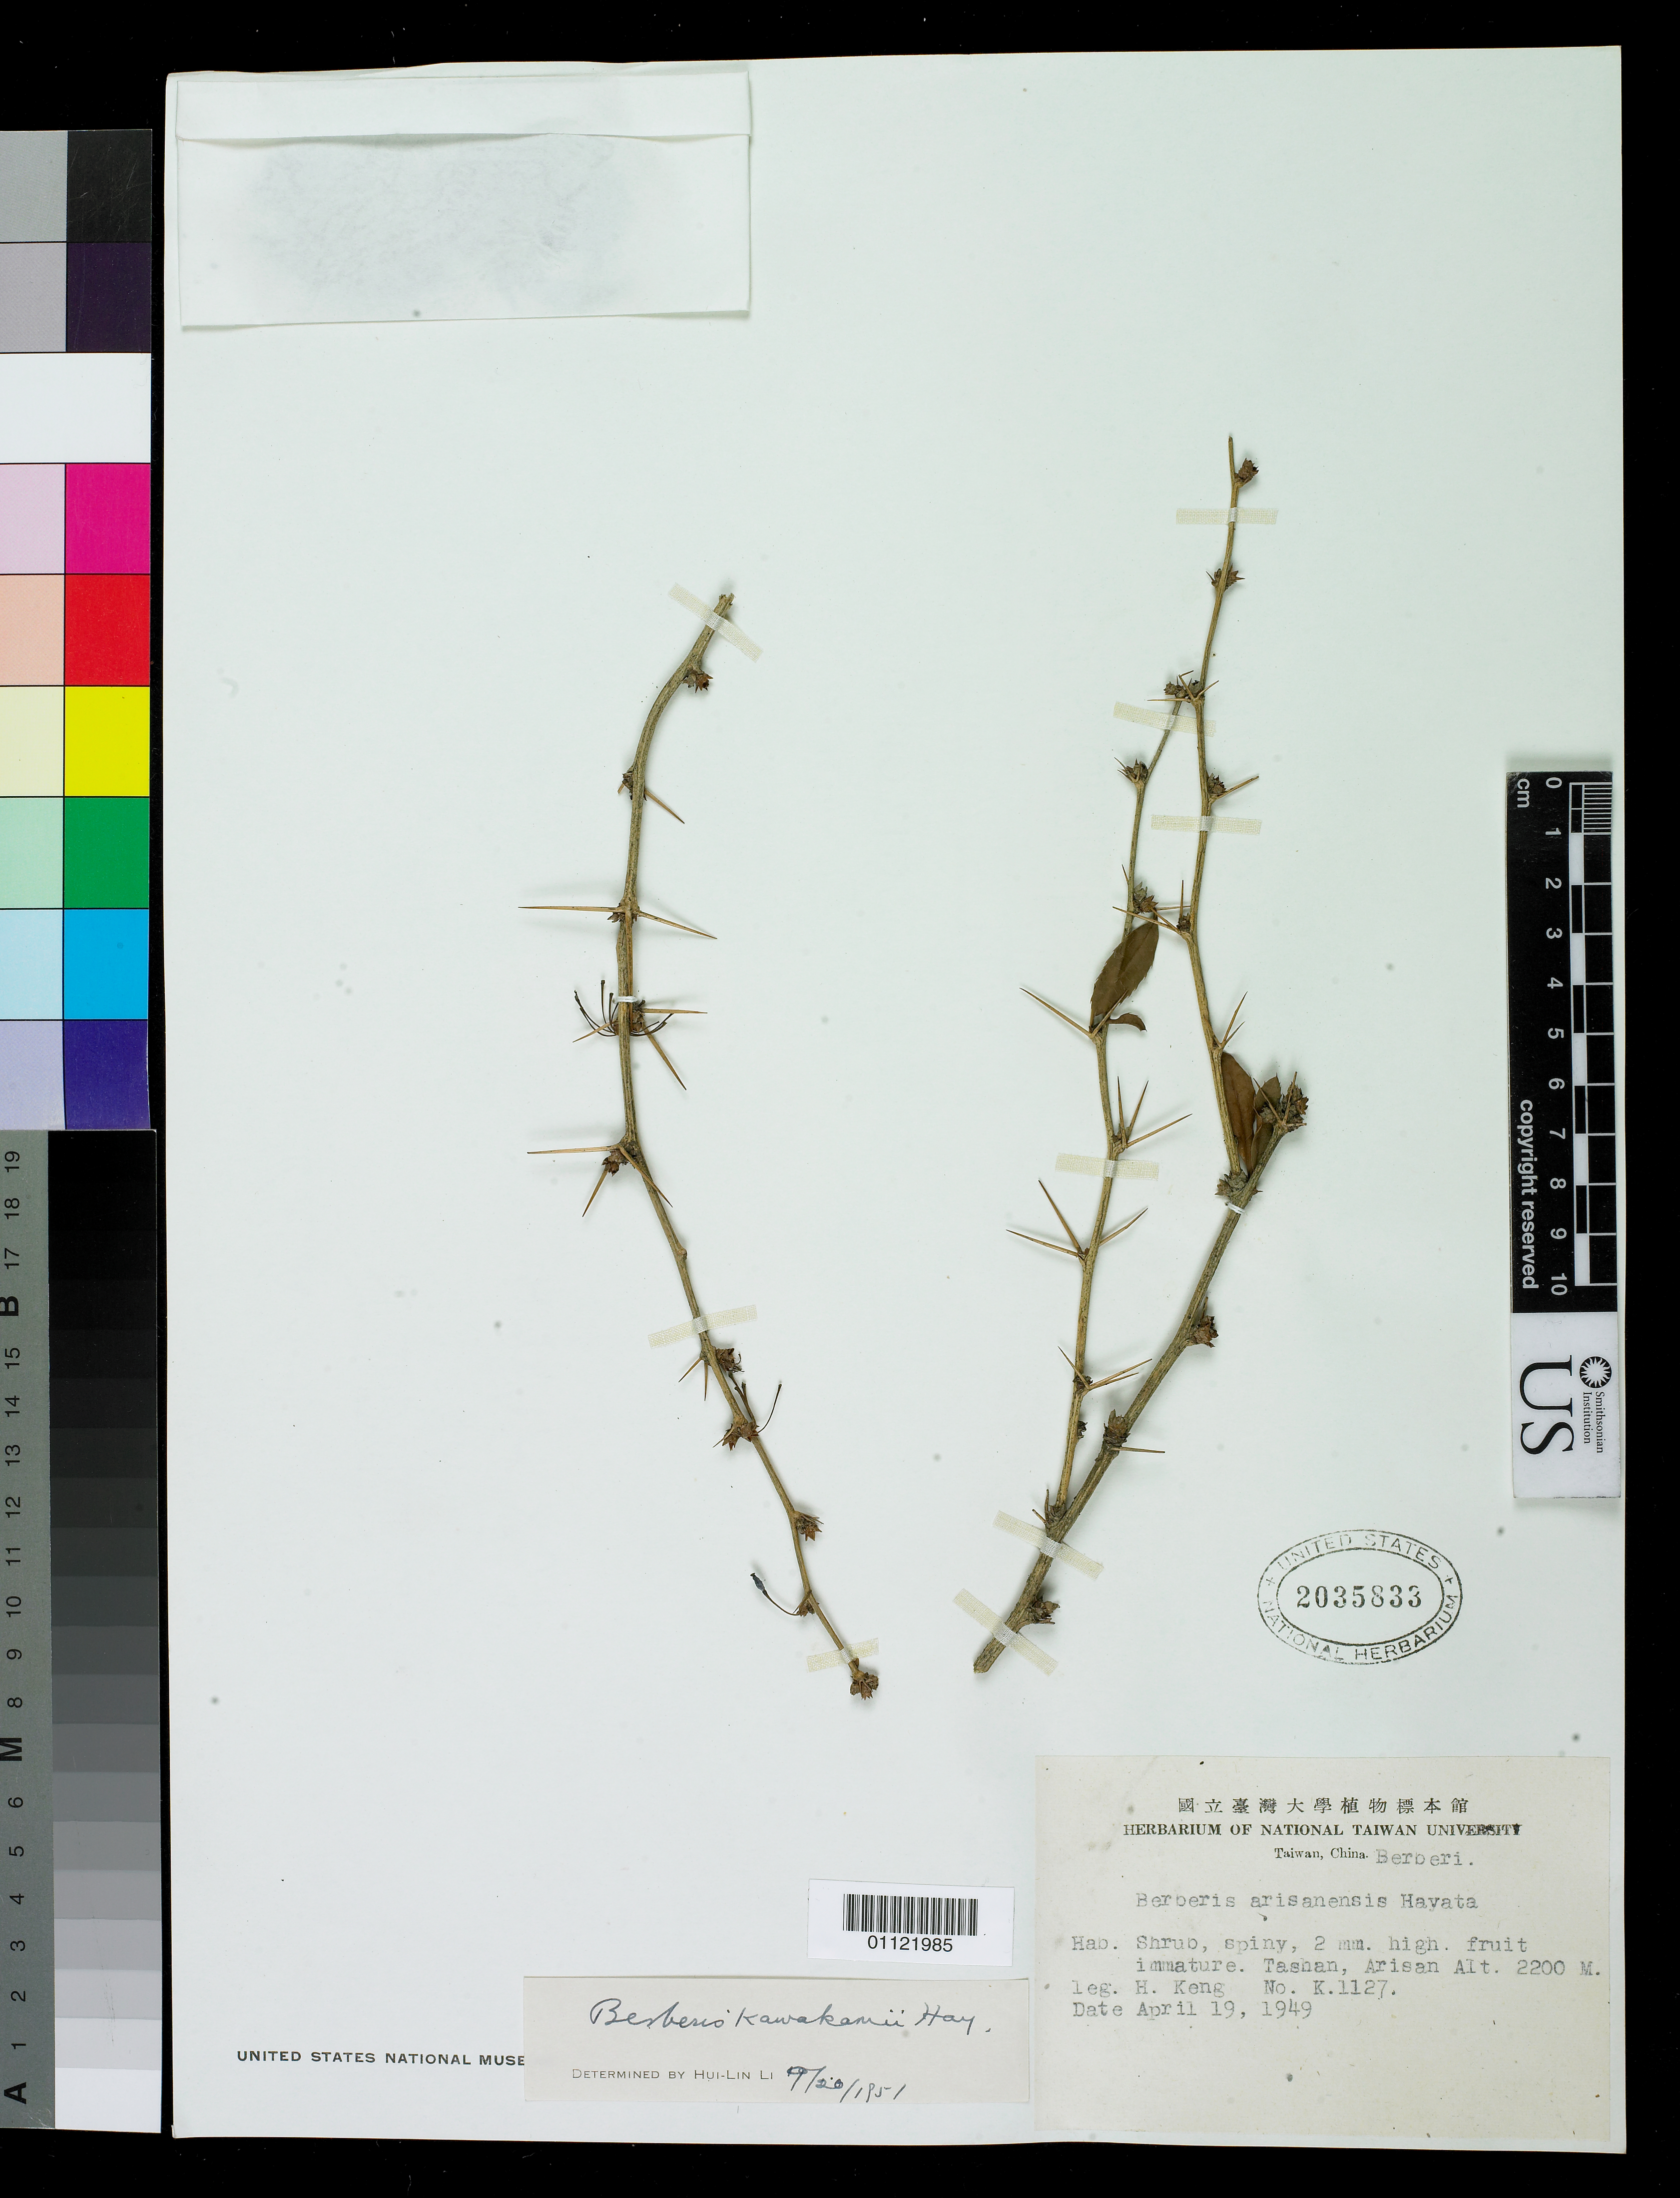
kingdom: Plantae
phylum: Tracheophyta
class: Magnoliopsida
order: Ranunculales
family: Berberidaceae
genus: Berberis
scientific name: Berberis kawakamii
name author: Hayata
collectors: H. Kong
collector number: K.1127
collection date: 1949-04-19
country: Taiwan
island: Taiwan [Formosa]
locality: Tashan, Arisan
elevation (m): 2200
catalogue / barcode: US 2035833